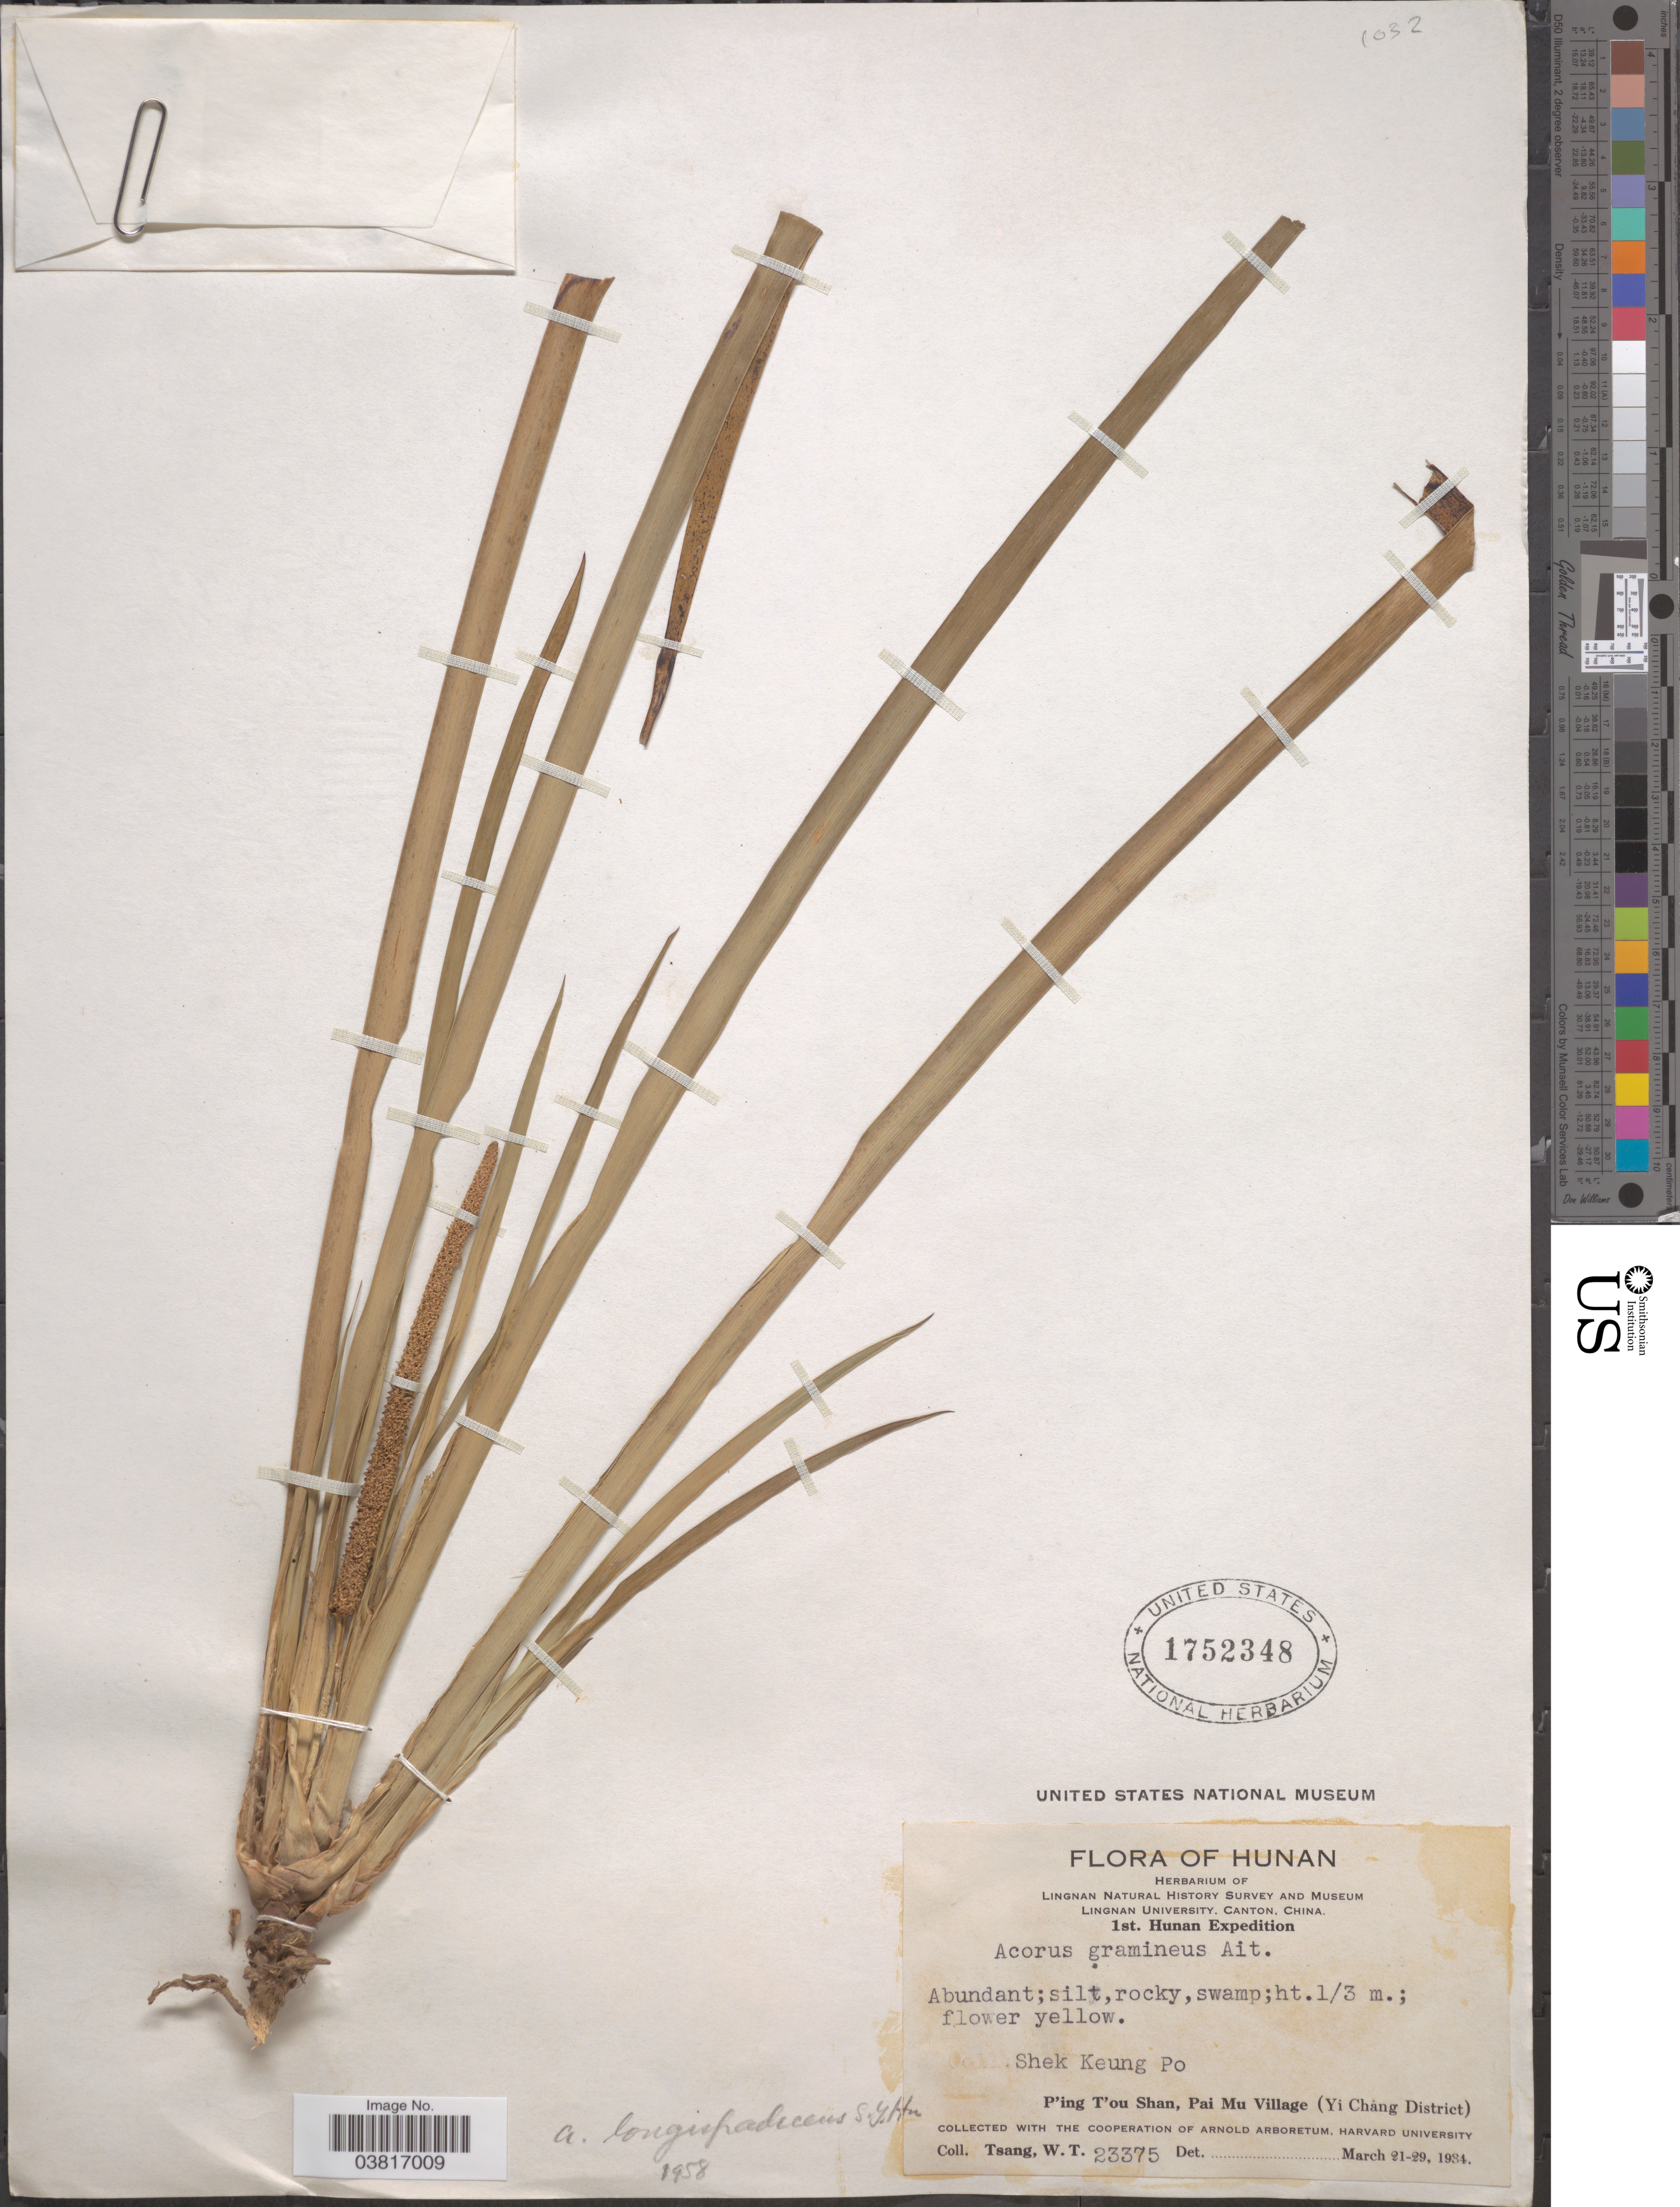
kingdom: Plantae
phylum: Tracheophyta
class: Liliopsida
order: Acorales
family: Acoraceae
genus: Acorus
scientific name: Acorus gramineus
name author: Sol. ex Aiton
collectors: W. T. Tsang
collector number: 23375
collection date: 1934-03-21/1934-03-29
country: China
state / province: Hunan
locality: Shek Keung Po. P'ing T'ou Shan, Pai Mu Village (Yi Chang District).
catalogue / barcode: US 1752348